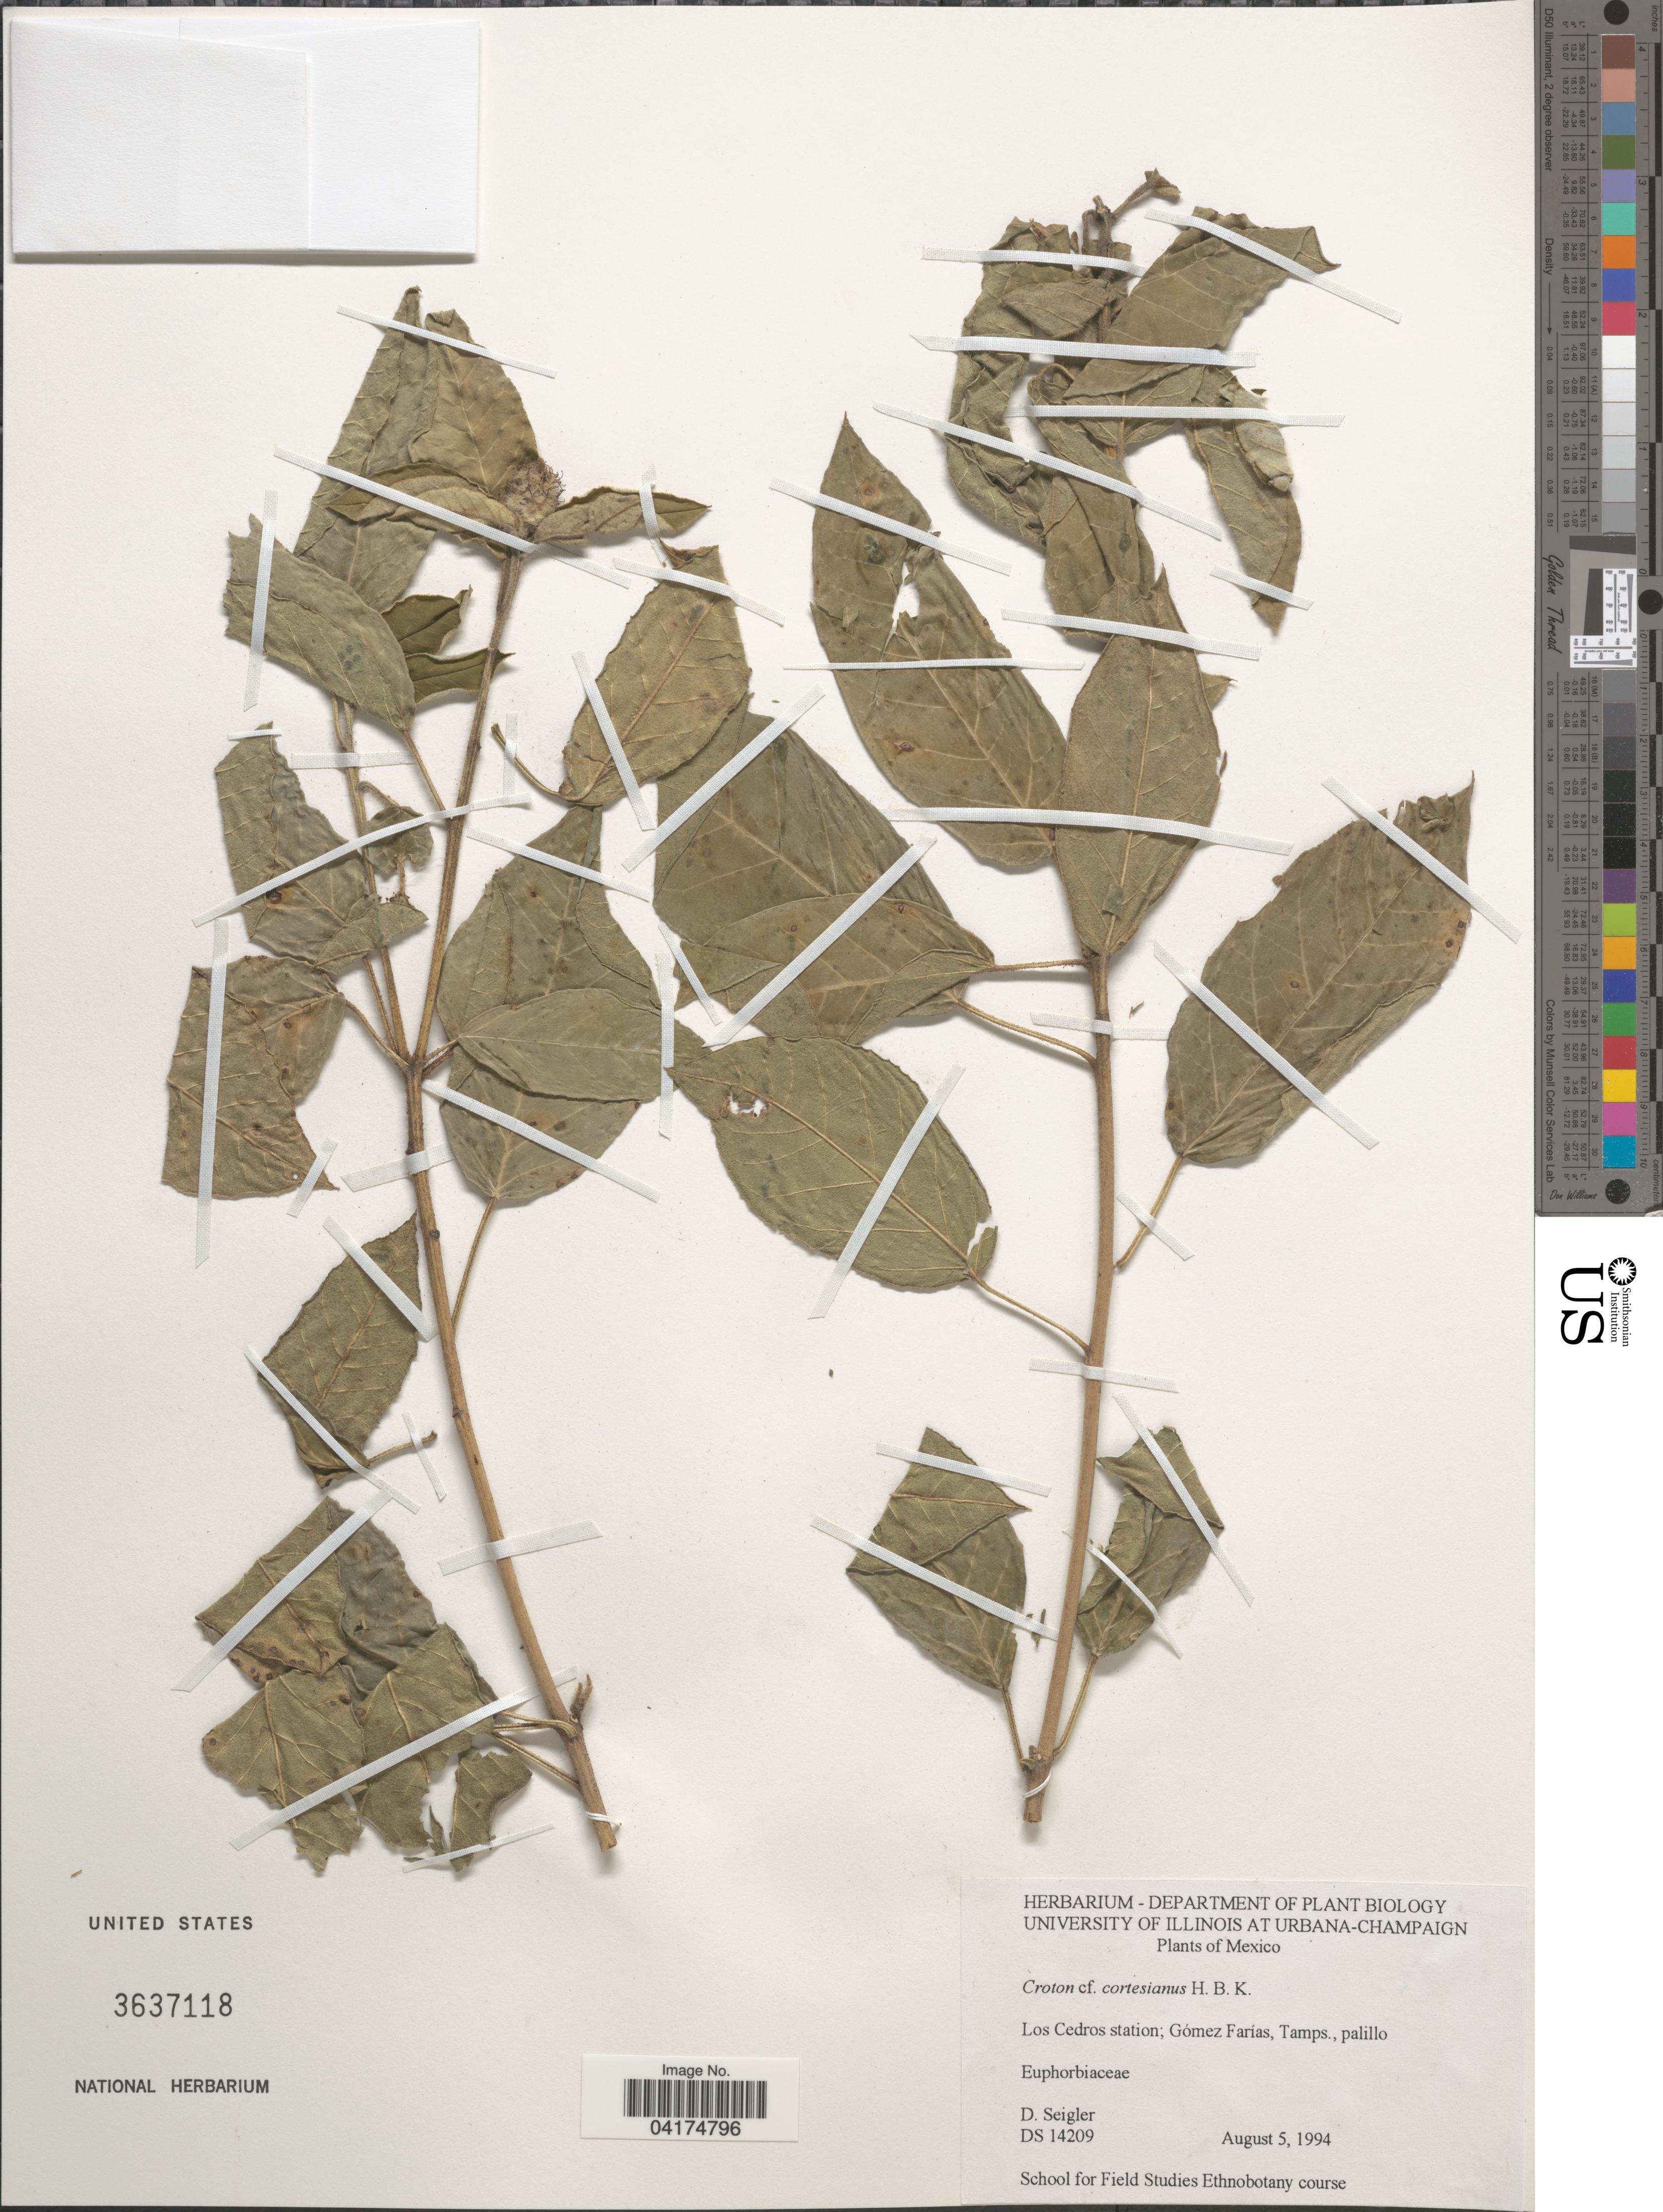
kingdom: Plantae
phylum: Tracheophyta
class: Magnoliopsida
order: Malpighiales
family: Euphorbiaceae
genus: Croton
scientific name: Croton cortesianus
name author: Kunth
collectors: D. Seigler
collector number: DS14209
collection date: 1994-08-05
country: Mexico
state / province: Tamaulipas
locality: Los Cedros station; Gómez Farías.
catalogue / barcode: US 3637118